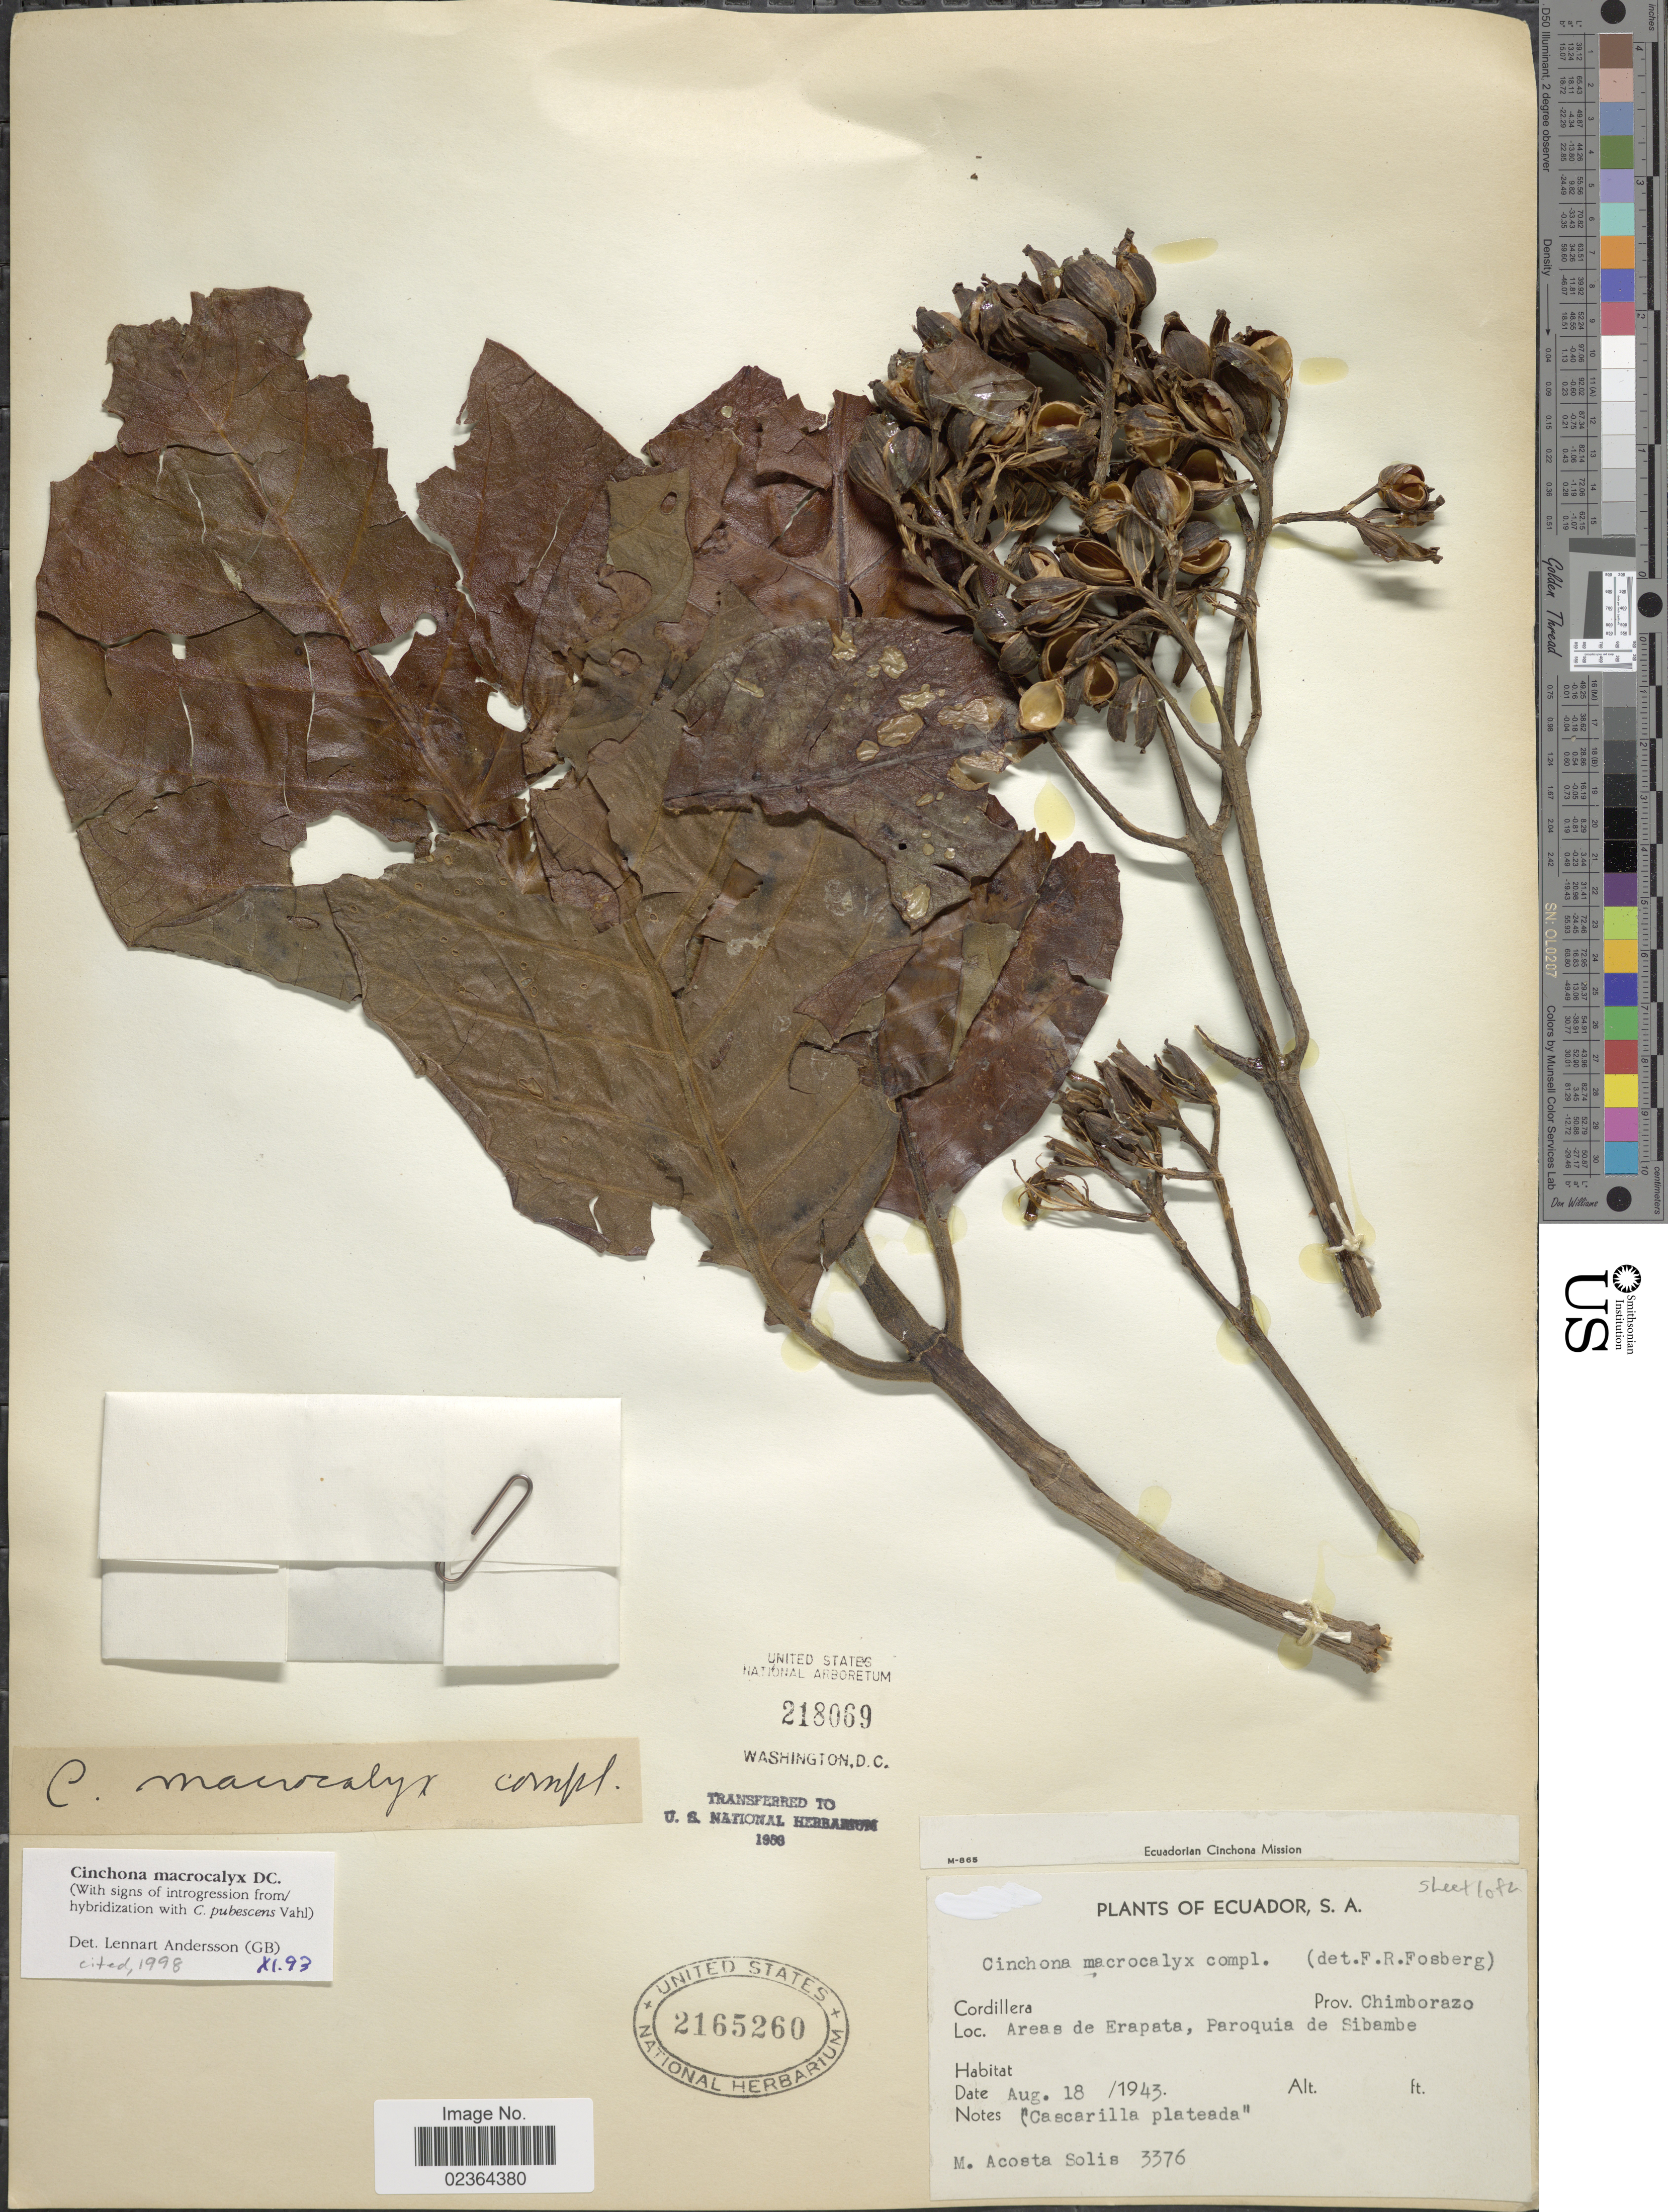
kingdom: Plantae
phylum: Tracheophyta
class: Magnoliopsida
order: Gentianales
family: Rubiaceae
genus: Cinchona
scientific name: Cinchona macrocalyx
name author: Pav. ex DC.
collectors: M. Acosta Solis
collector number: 3376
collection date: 1943-08-18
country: Ecuador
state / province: Chimborazo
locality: Areas de Erapata, Paroquia de Sibambe, Prov. Chimborazo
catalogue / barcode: US 2165260